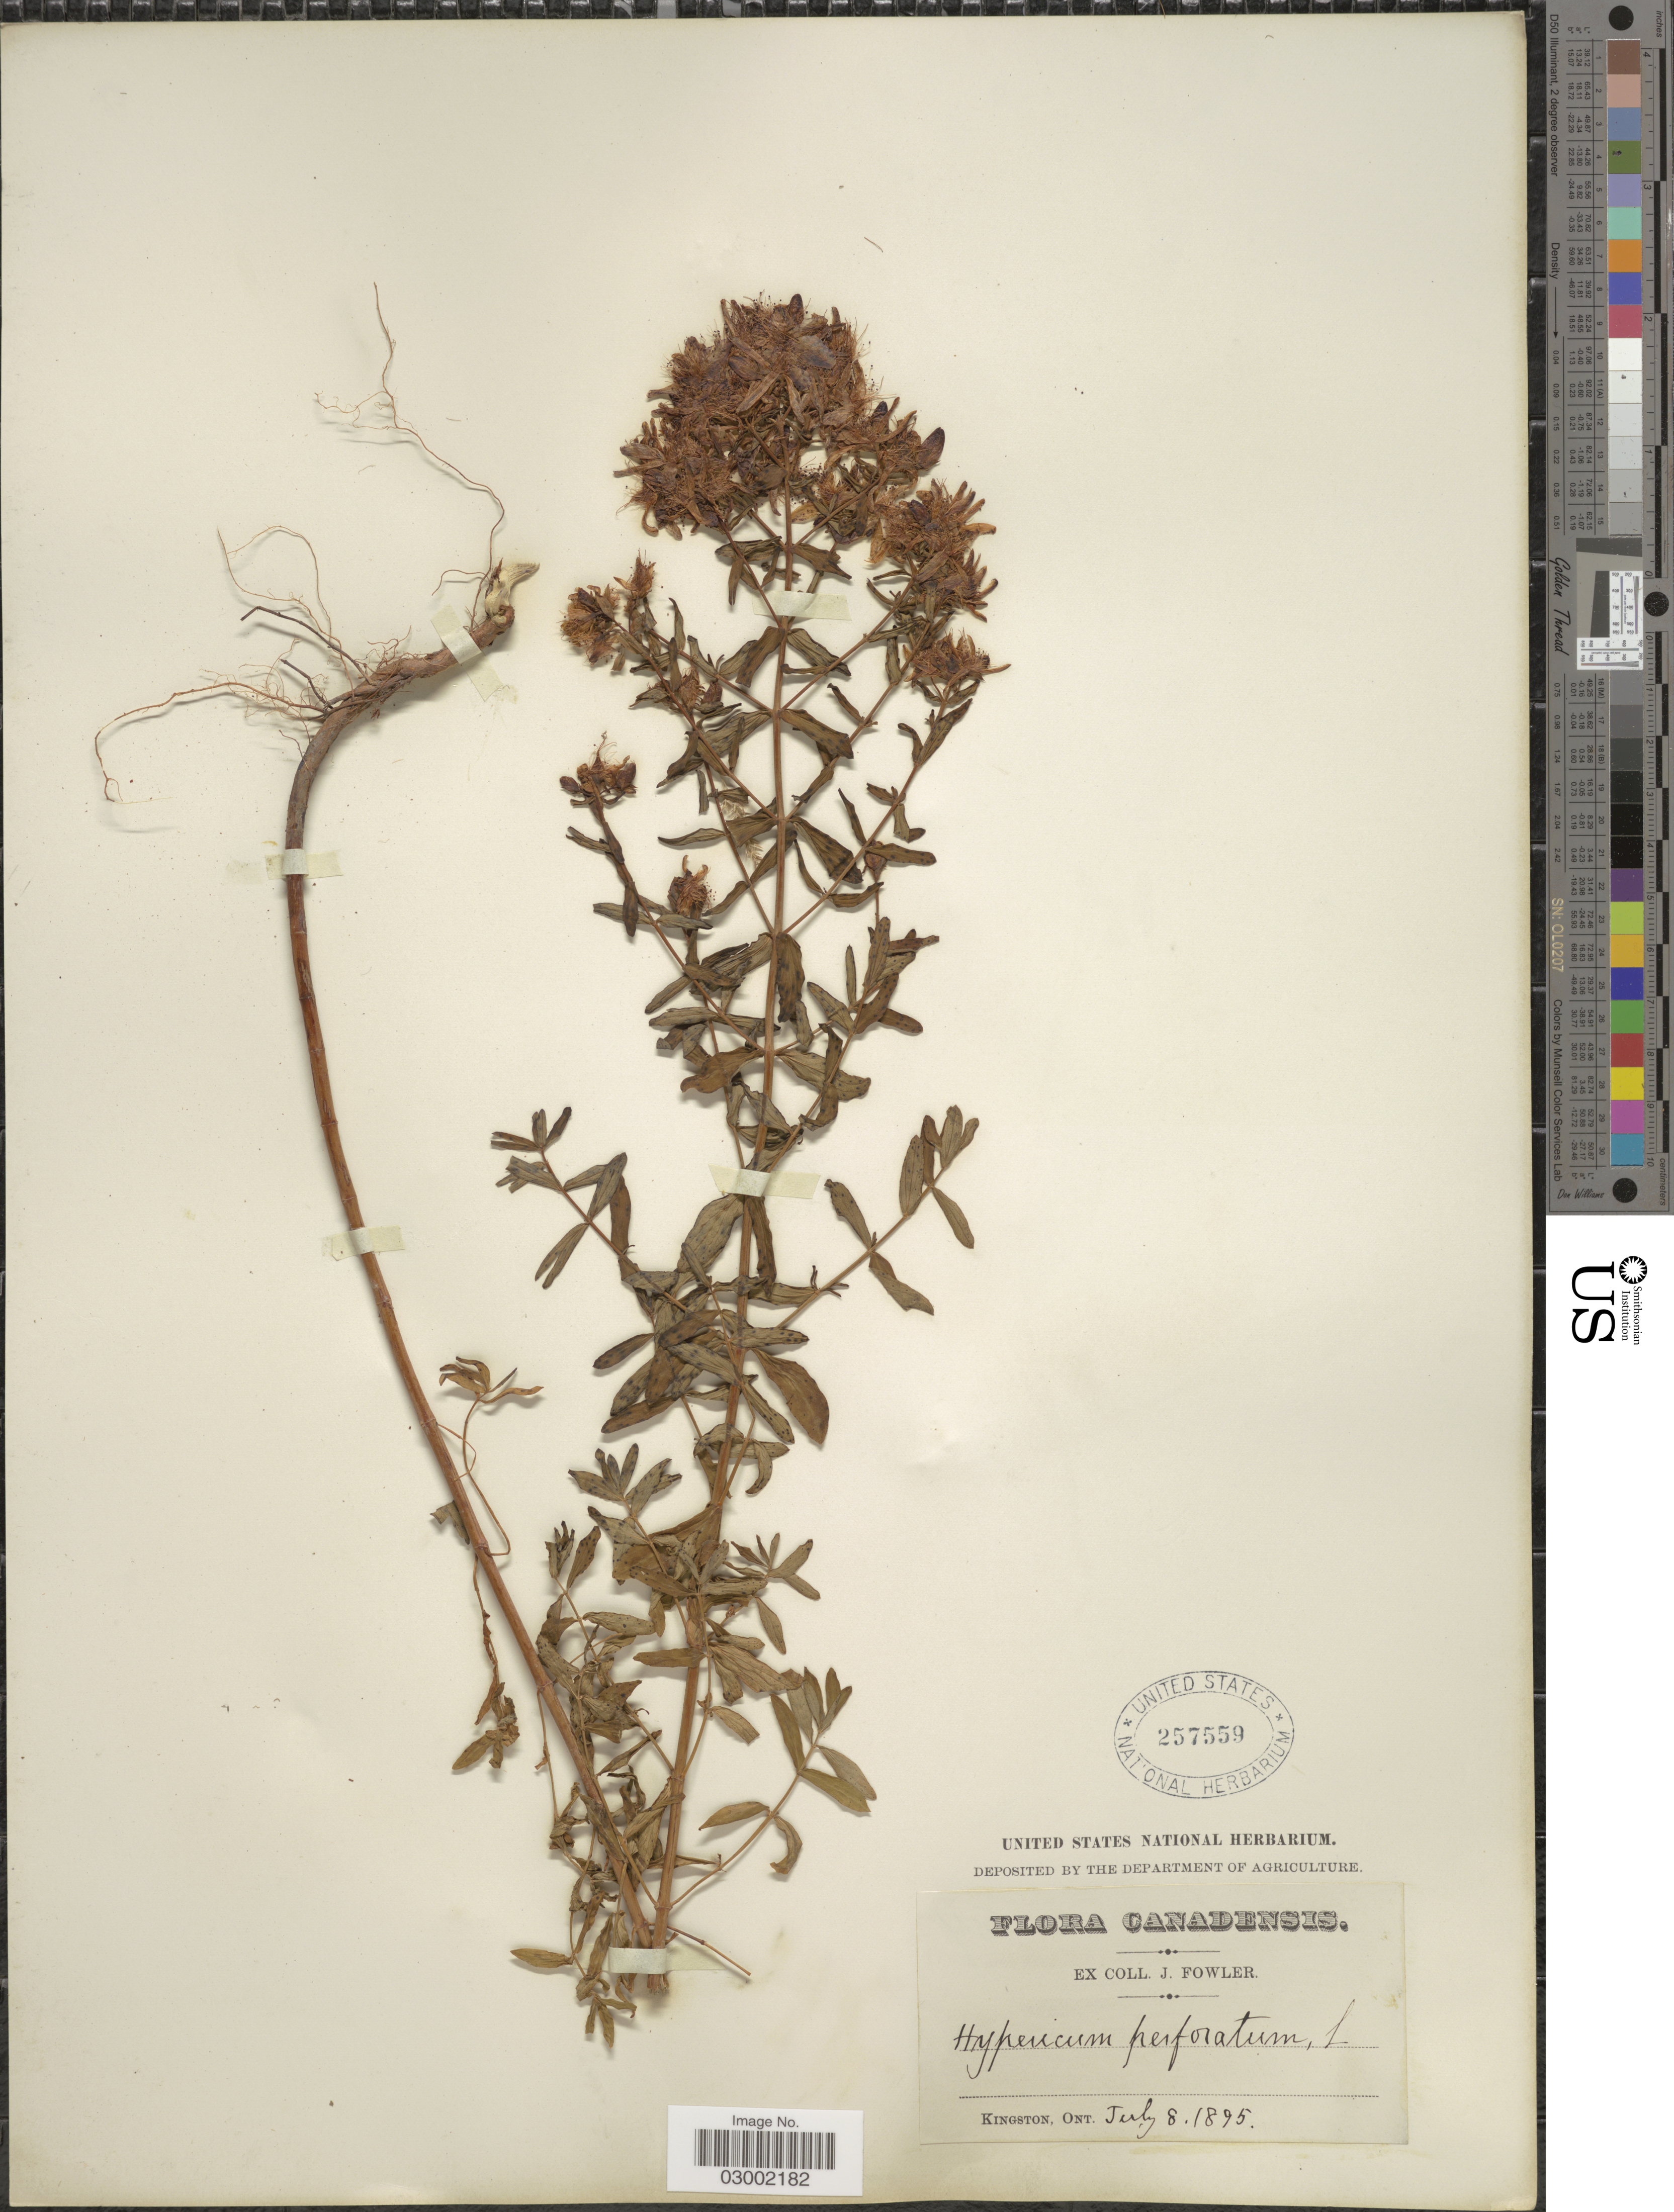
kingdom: Plantae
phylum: Tracheophyta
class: Magnoliopsida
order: Malpighiales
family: Hypericaceae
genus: Hypericum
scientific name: Hypericum perforatum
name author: L.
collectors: J. Fowler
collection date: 1895-07-08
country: Canada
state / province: Ontario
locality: Kingston, Ont.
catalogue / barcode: US 257559